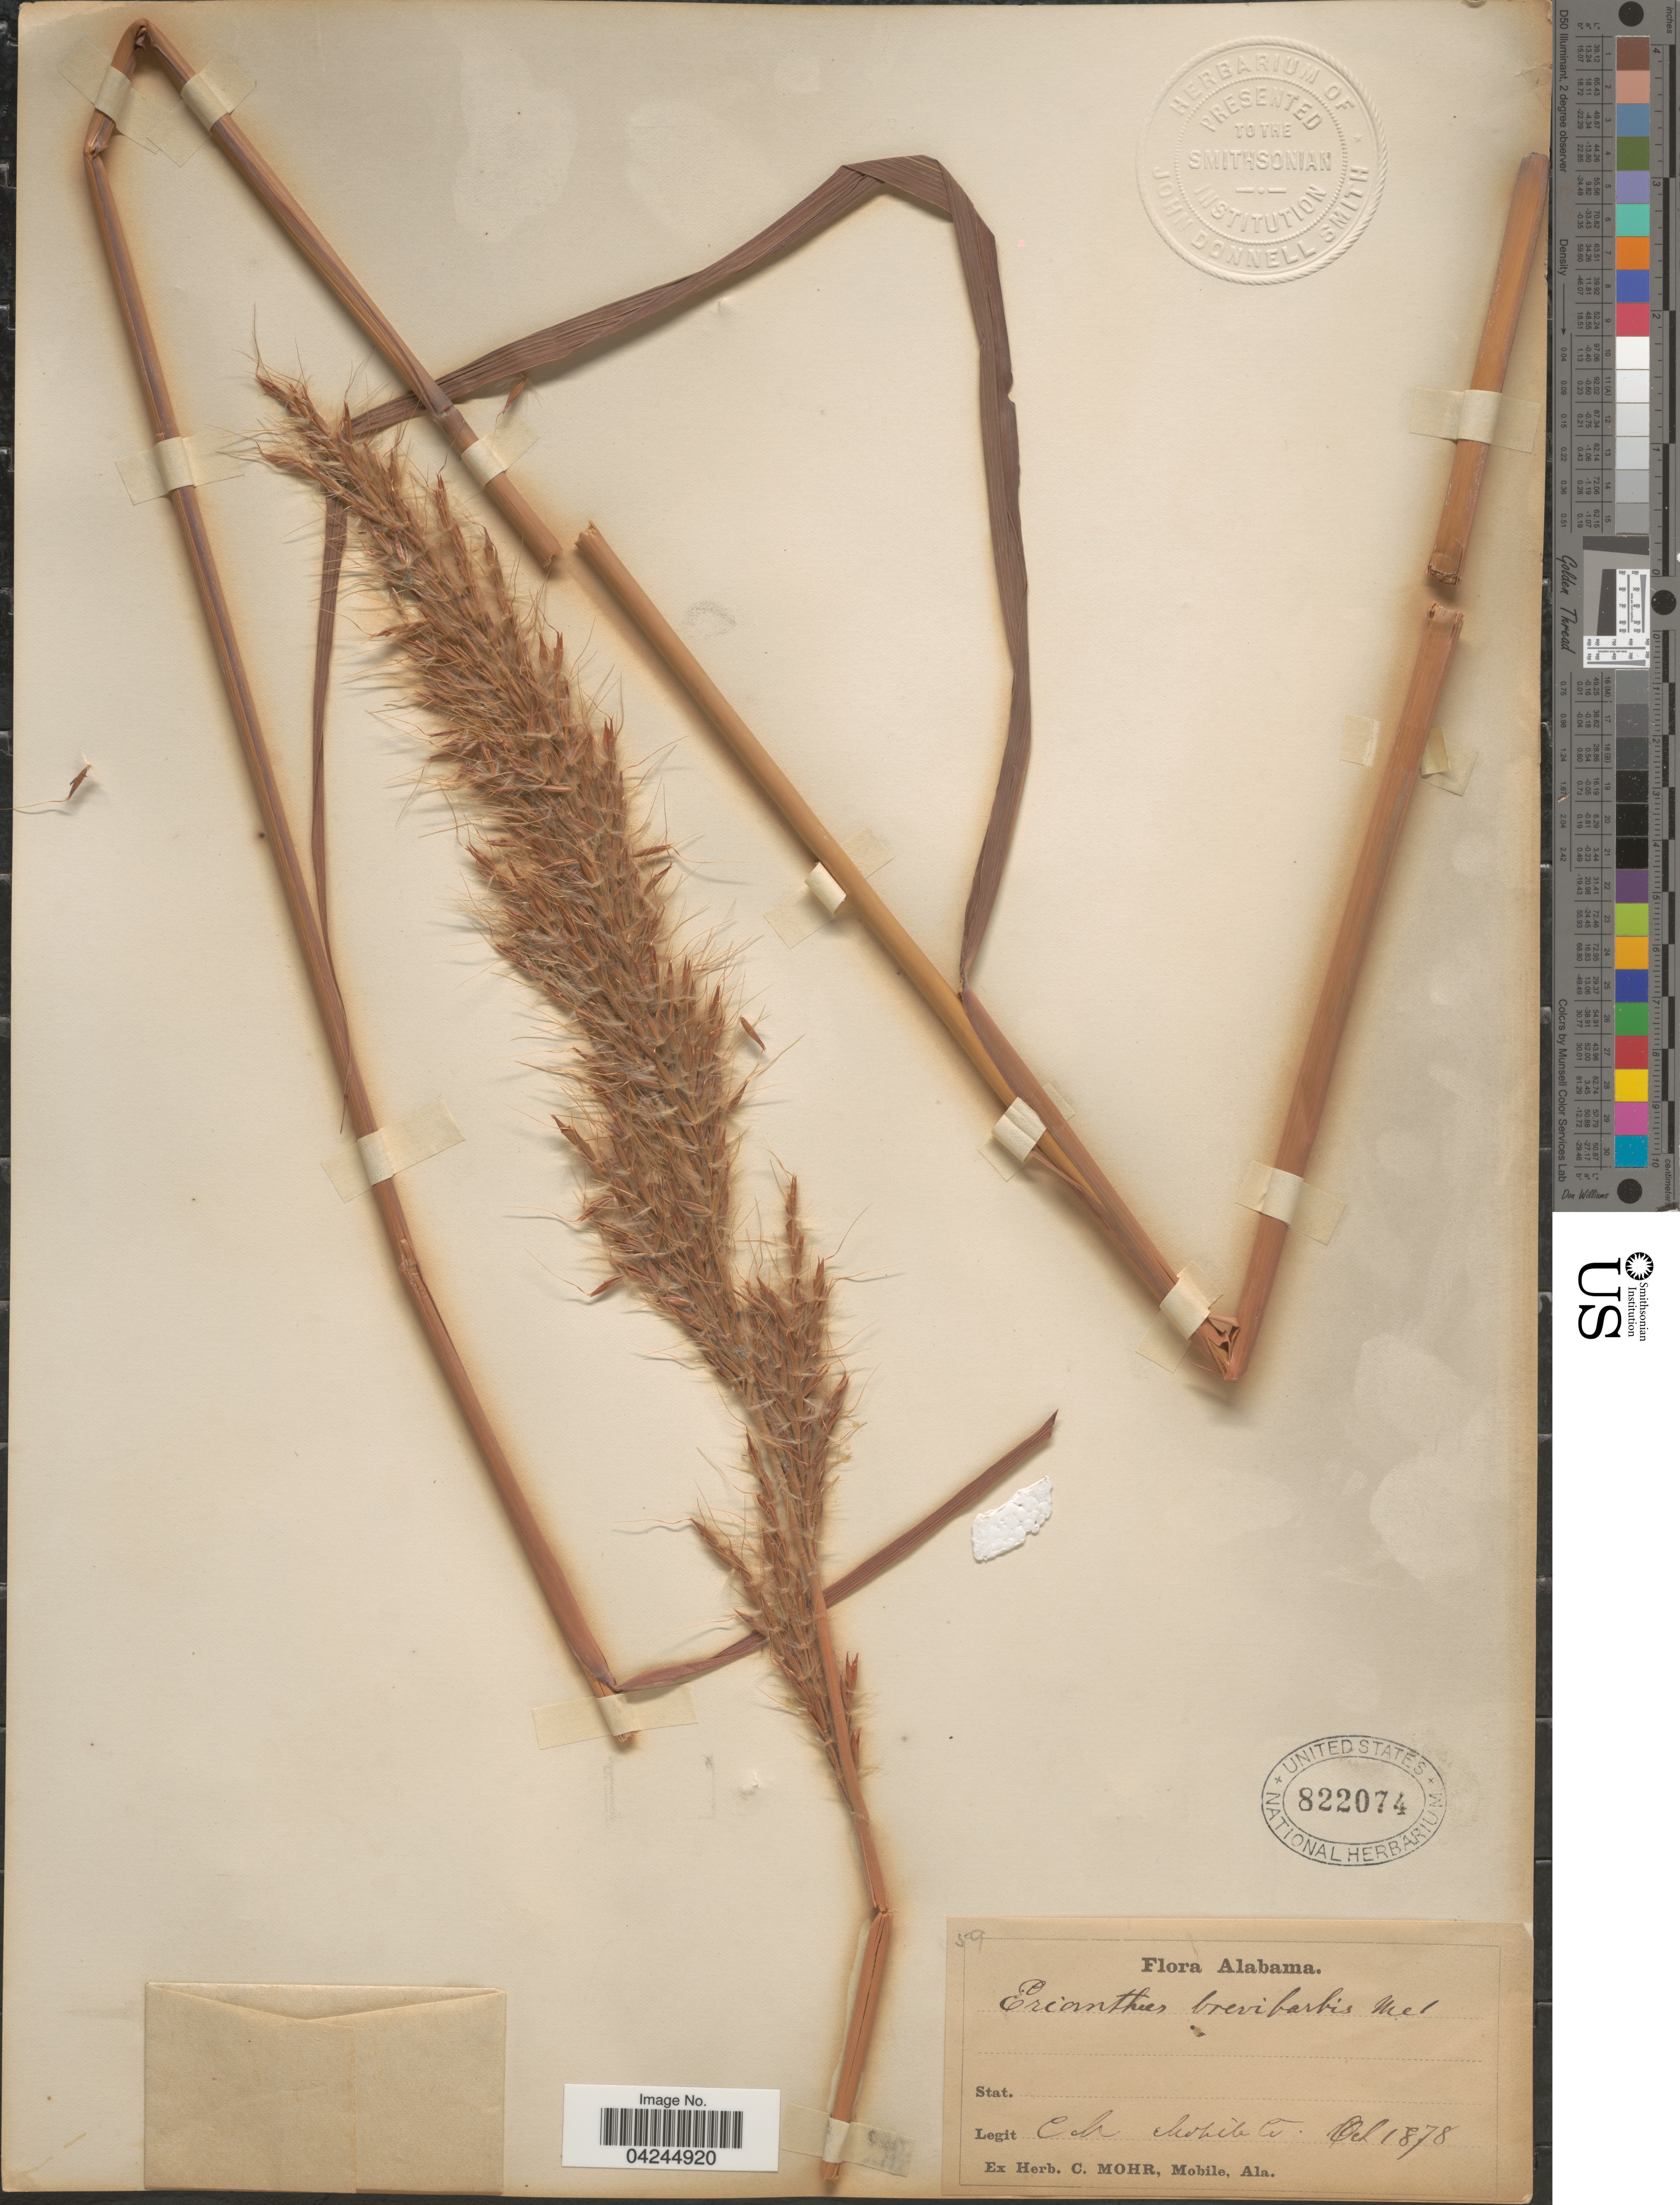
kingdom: Plantae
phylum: Tracheophyta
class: Liliopsida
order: Poales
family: Poaceae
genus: Erianthus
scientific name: Erianthus brevibarbis var. contortus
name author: (Elliott) D.B. Ward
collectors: Mohr, C. T. (herbarium)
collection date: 1878-10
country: United States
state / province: Alabama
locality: Mobile Co.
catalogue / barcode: US 822074